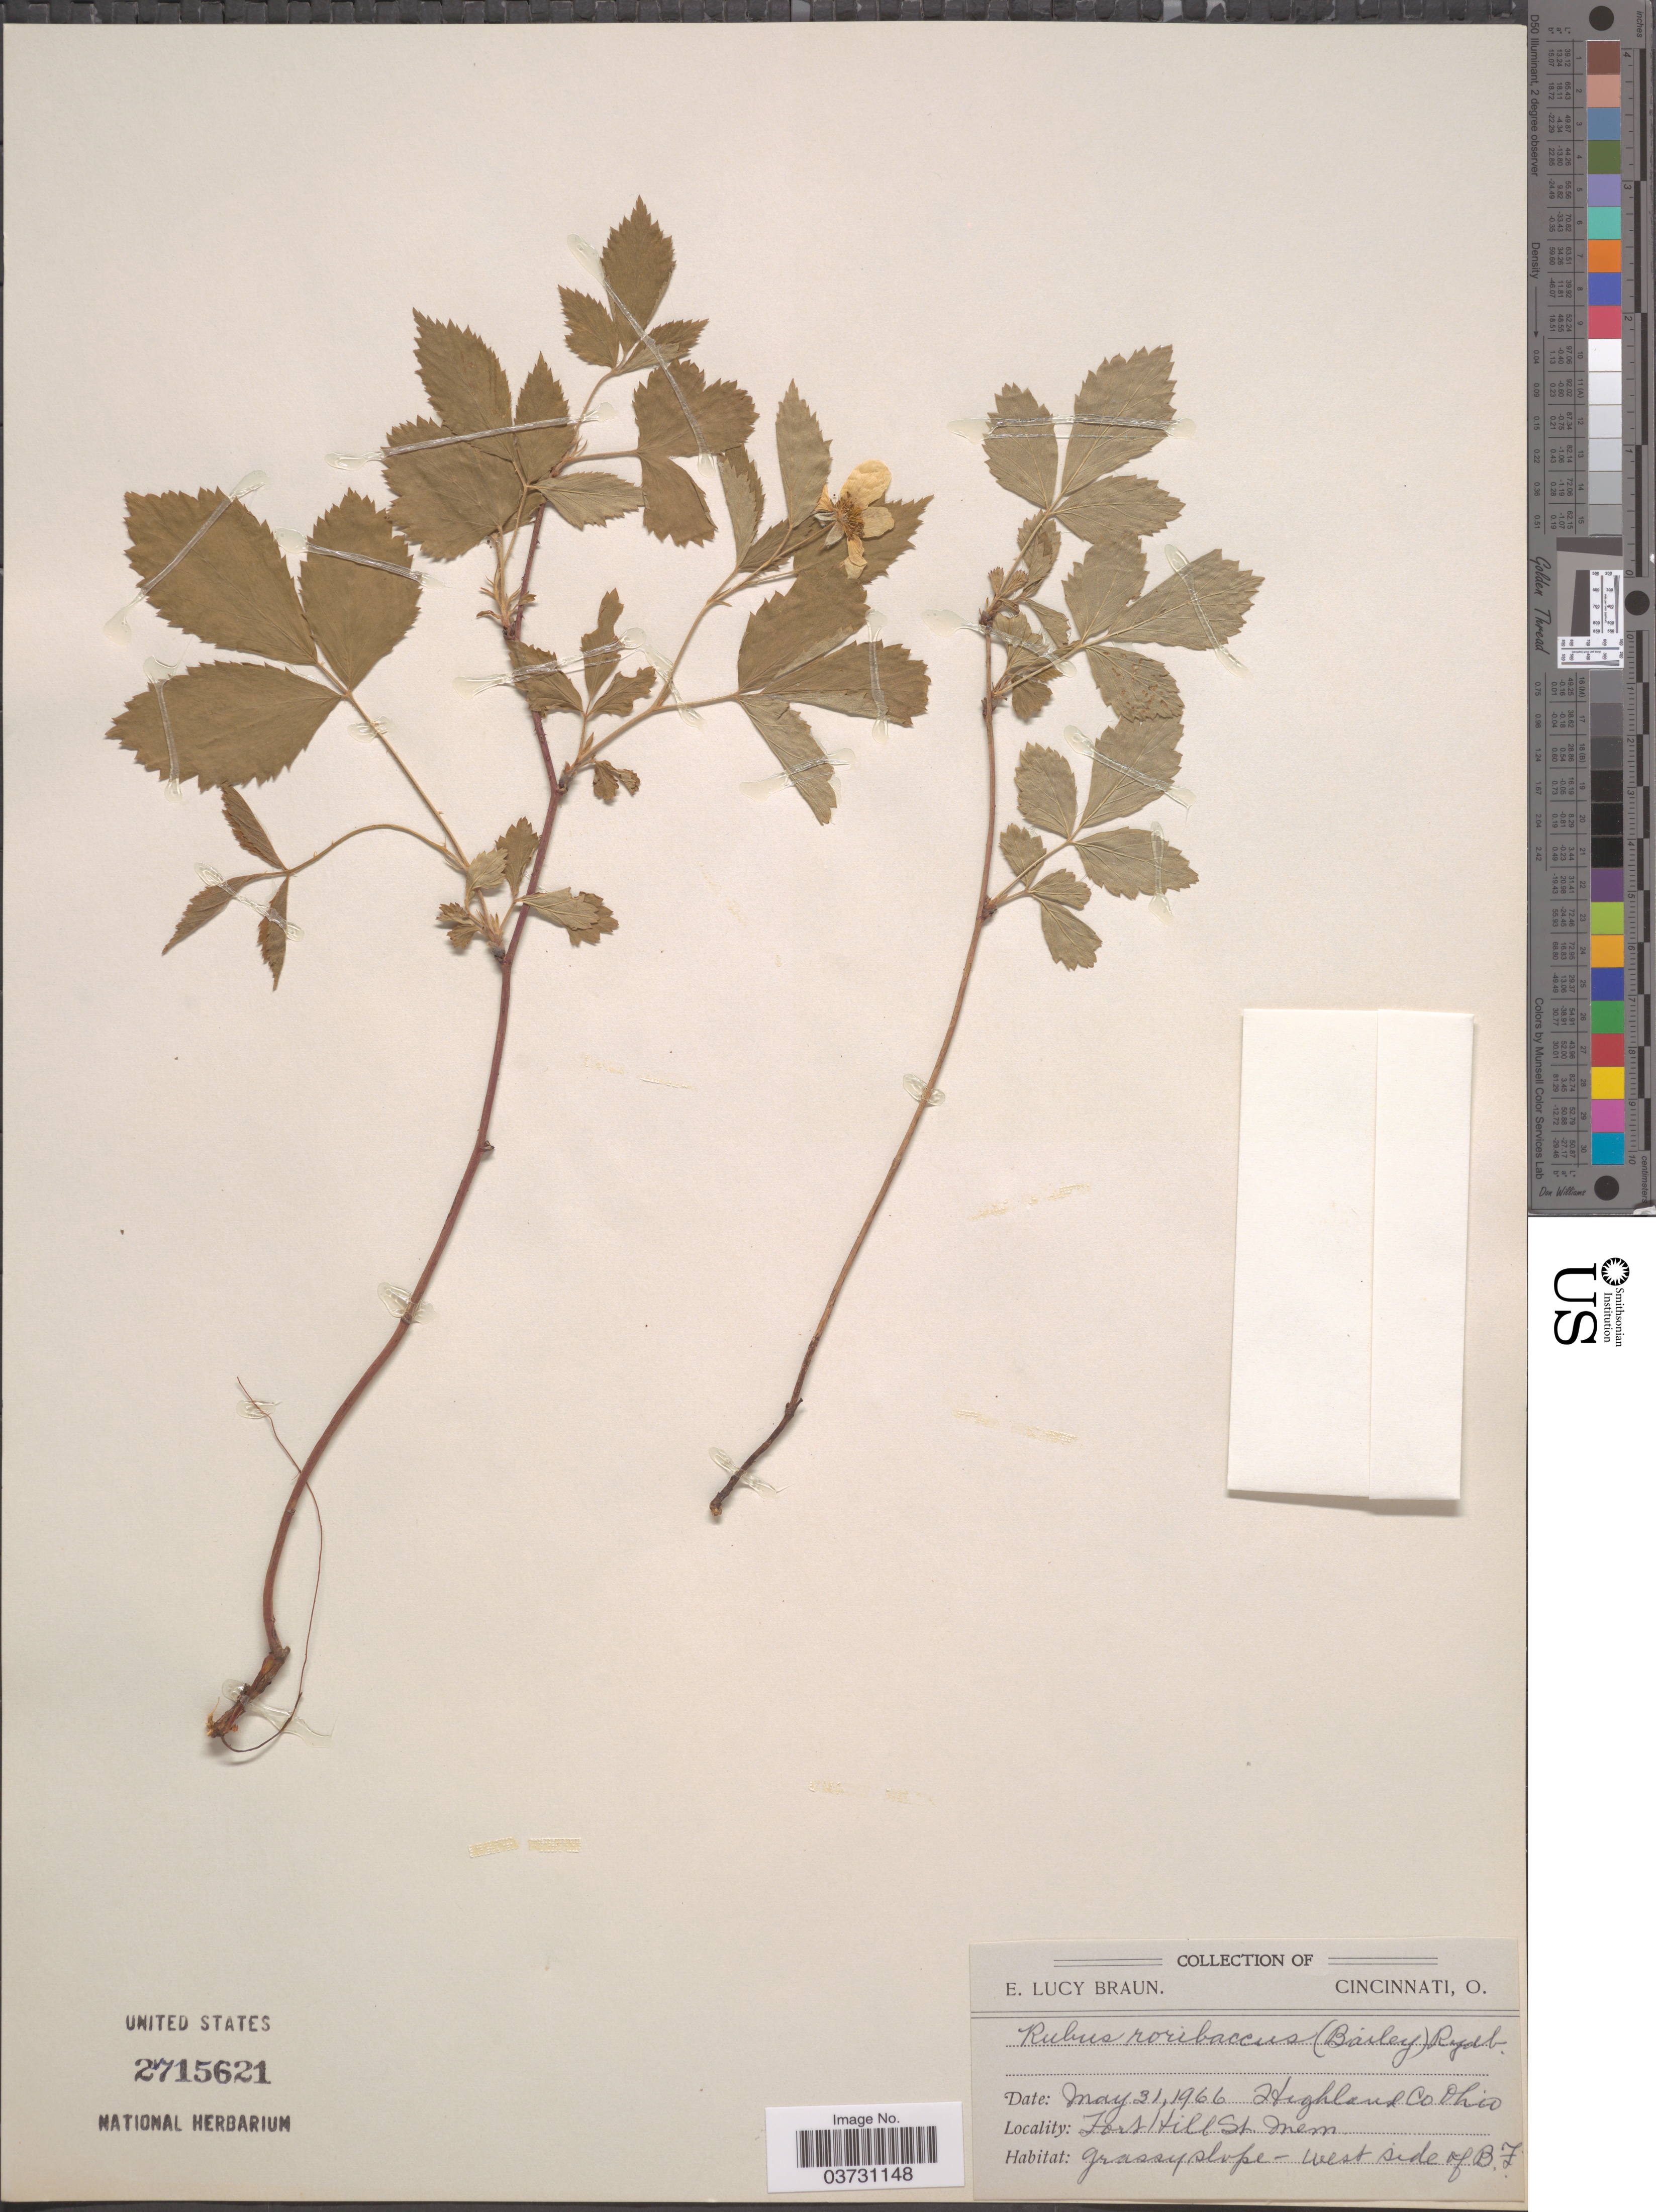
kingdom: Plantae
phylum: Tracheophyta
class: Magnoliopsida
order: Rosales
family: Rosaceae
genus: Rubus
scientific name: Rubus roribaccus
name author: (L.H. Bailey) Rydb.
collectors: E. L. Braun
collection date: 1966-05-31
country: United States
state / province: Ohio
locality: Highland Co. Fort Hill St. Mem. West side of B.T.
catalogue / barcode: US 2715621